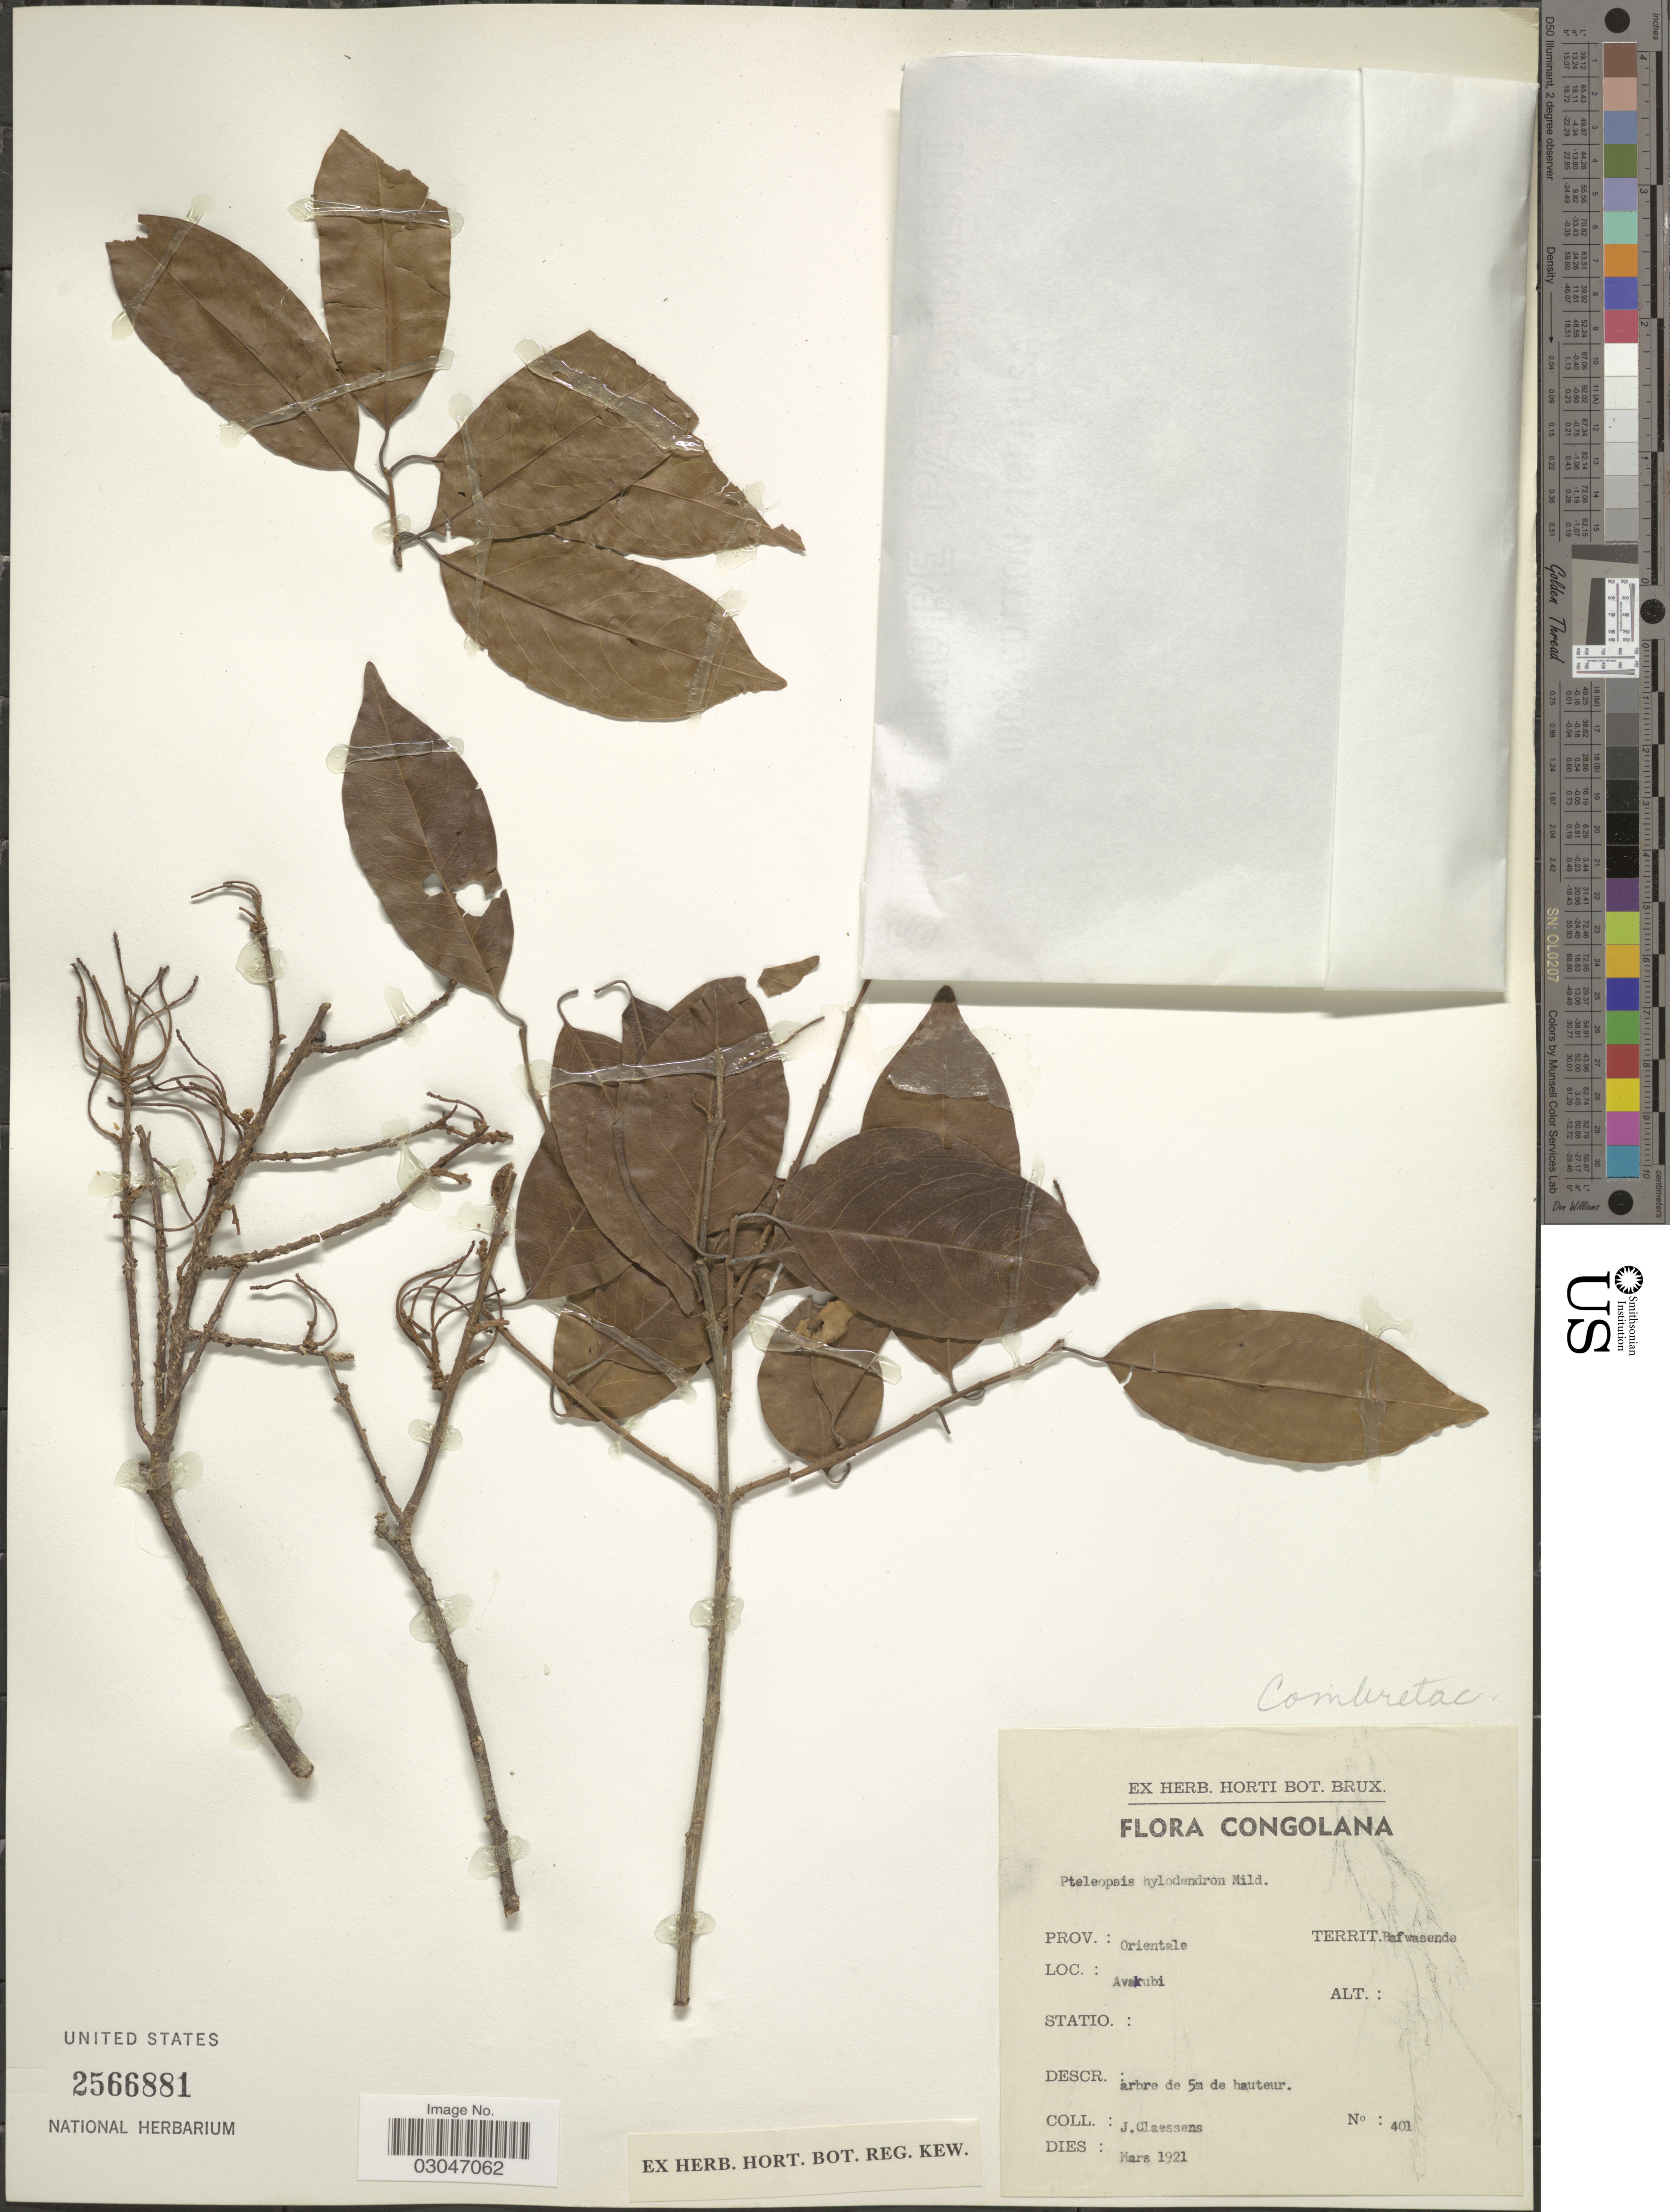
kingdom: Plantae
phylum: Tracheophyta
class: Magnoliopsida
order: Myrtales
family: Combretaceae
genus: Terminalia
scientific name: Terminalia hylodendron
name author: (Mildbr.) Gere & Boatwr.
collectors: J. Claessens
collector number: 401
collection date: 1921-03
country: Congo, Democratic Republic of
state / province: Tshopo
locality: Congolana, Prov.: Orientale, Territ.: Bafwasende, Avakubi.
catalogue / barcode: US 2566881